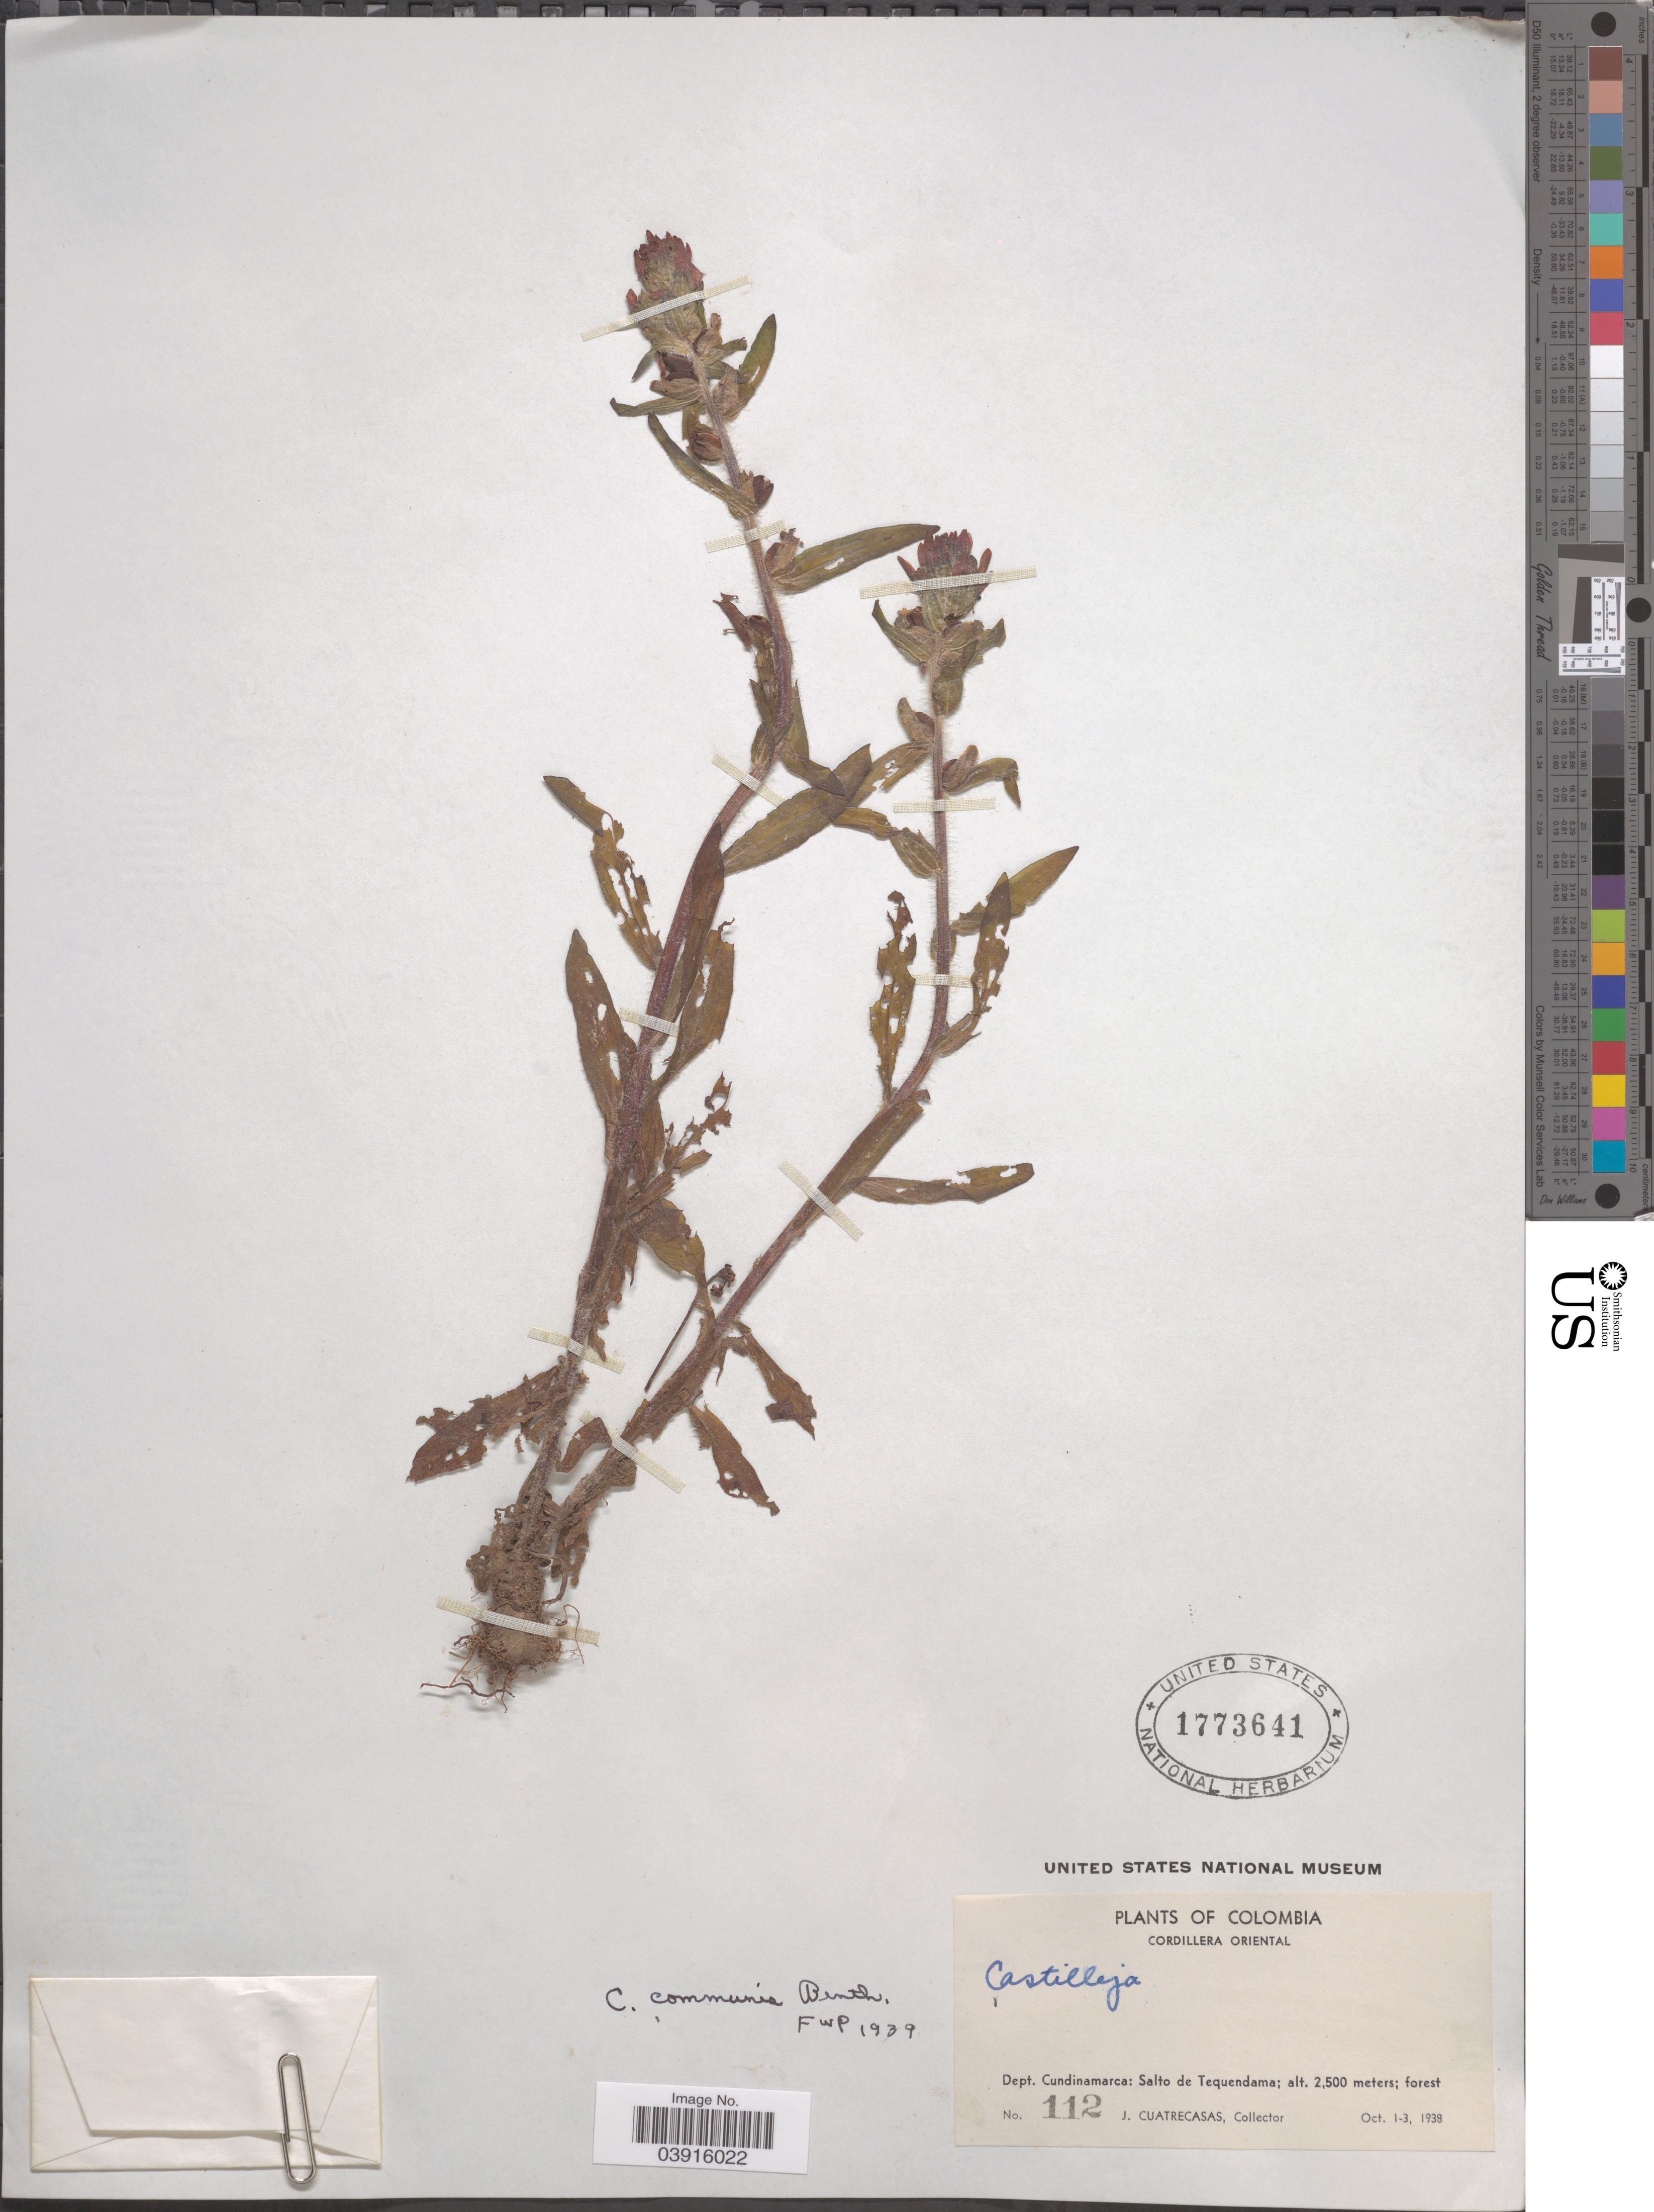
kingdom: Plantae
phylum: Tracheophyta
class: Magnoliopsida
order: Lamiales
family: Orobanchaceae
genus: Castilleja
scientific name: Castilleja arvensis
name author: Schltdl. & Cham.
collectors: J. Cuatrecasas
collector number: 112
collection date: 1938-10-01/1938-10-03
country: Colombia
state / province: Cundinamarca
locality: Cordillera Oriental. Dept. Cundinamarca: Salto de Tequendama.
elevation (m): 2500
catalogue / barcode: US 1773641